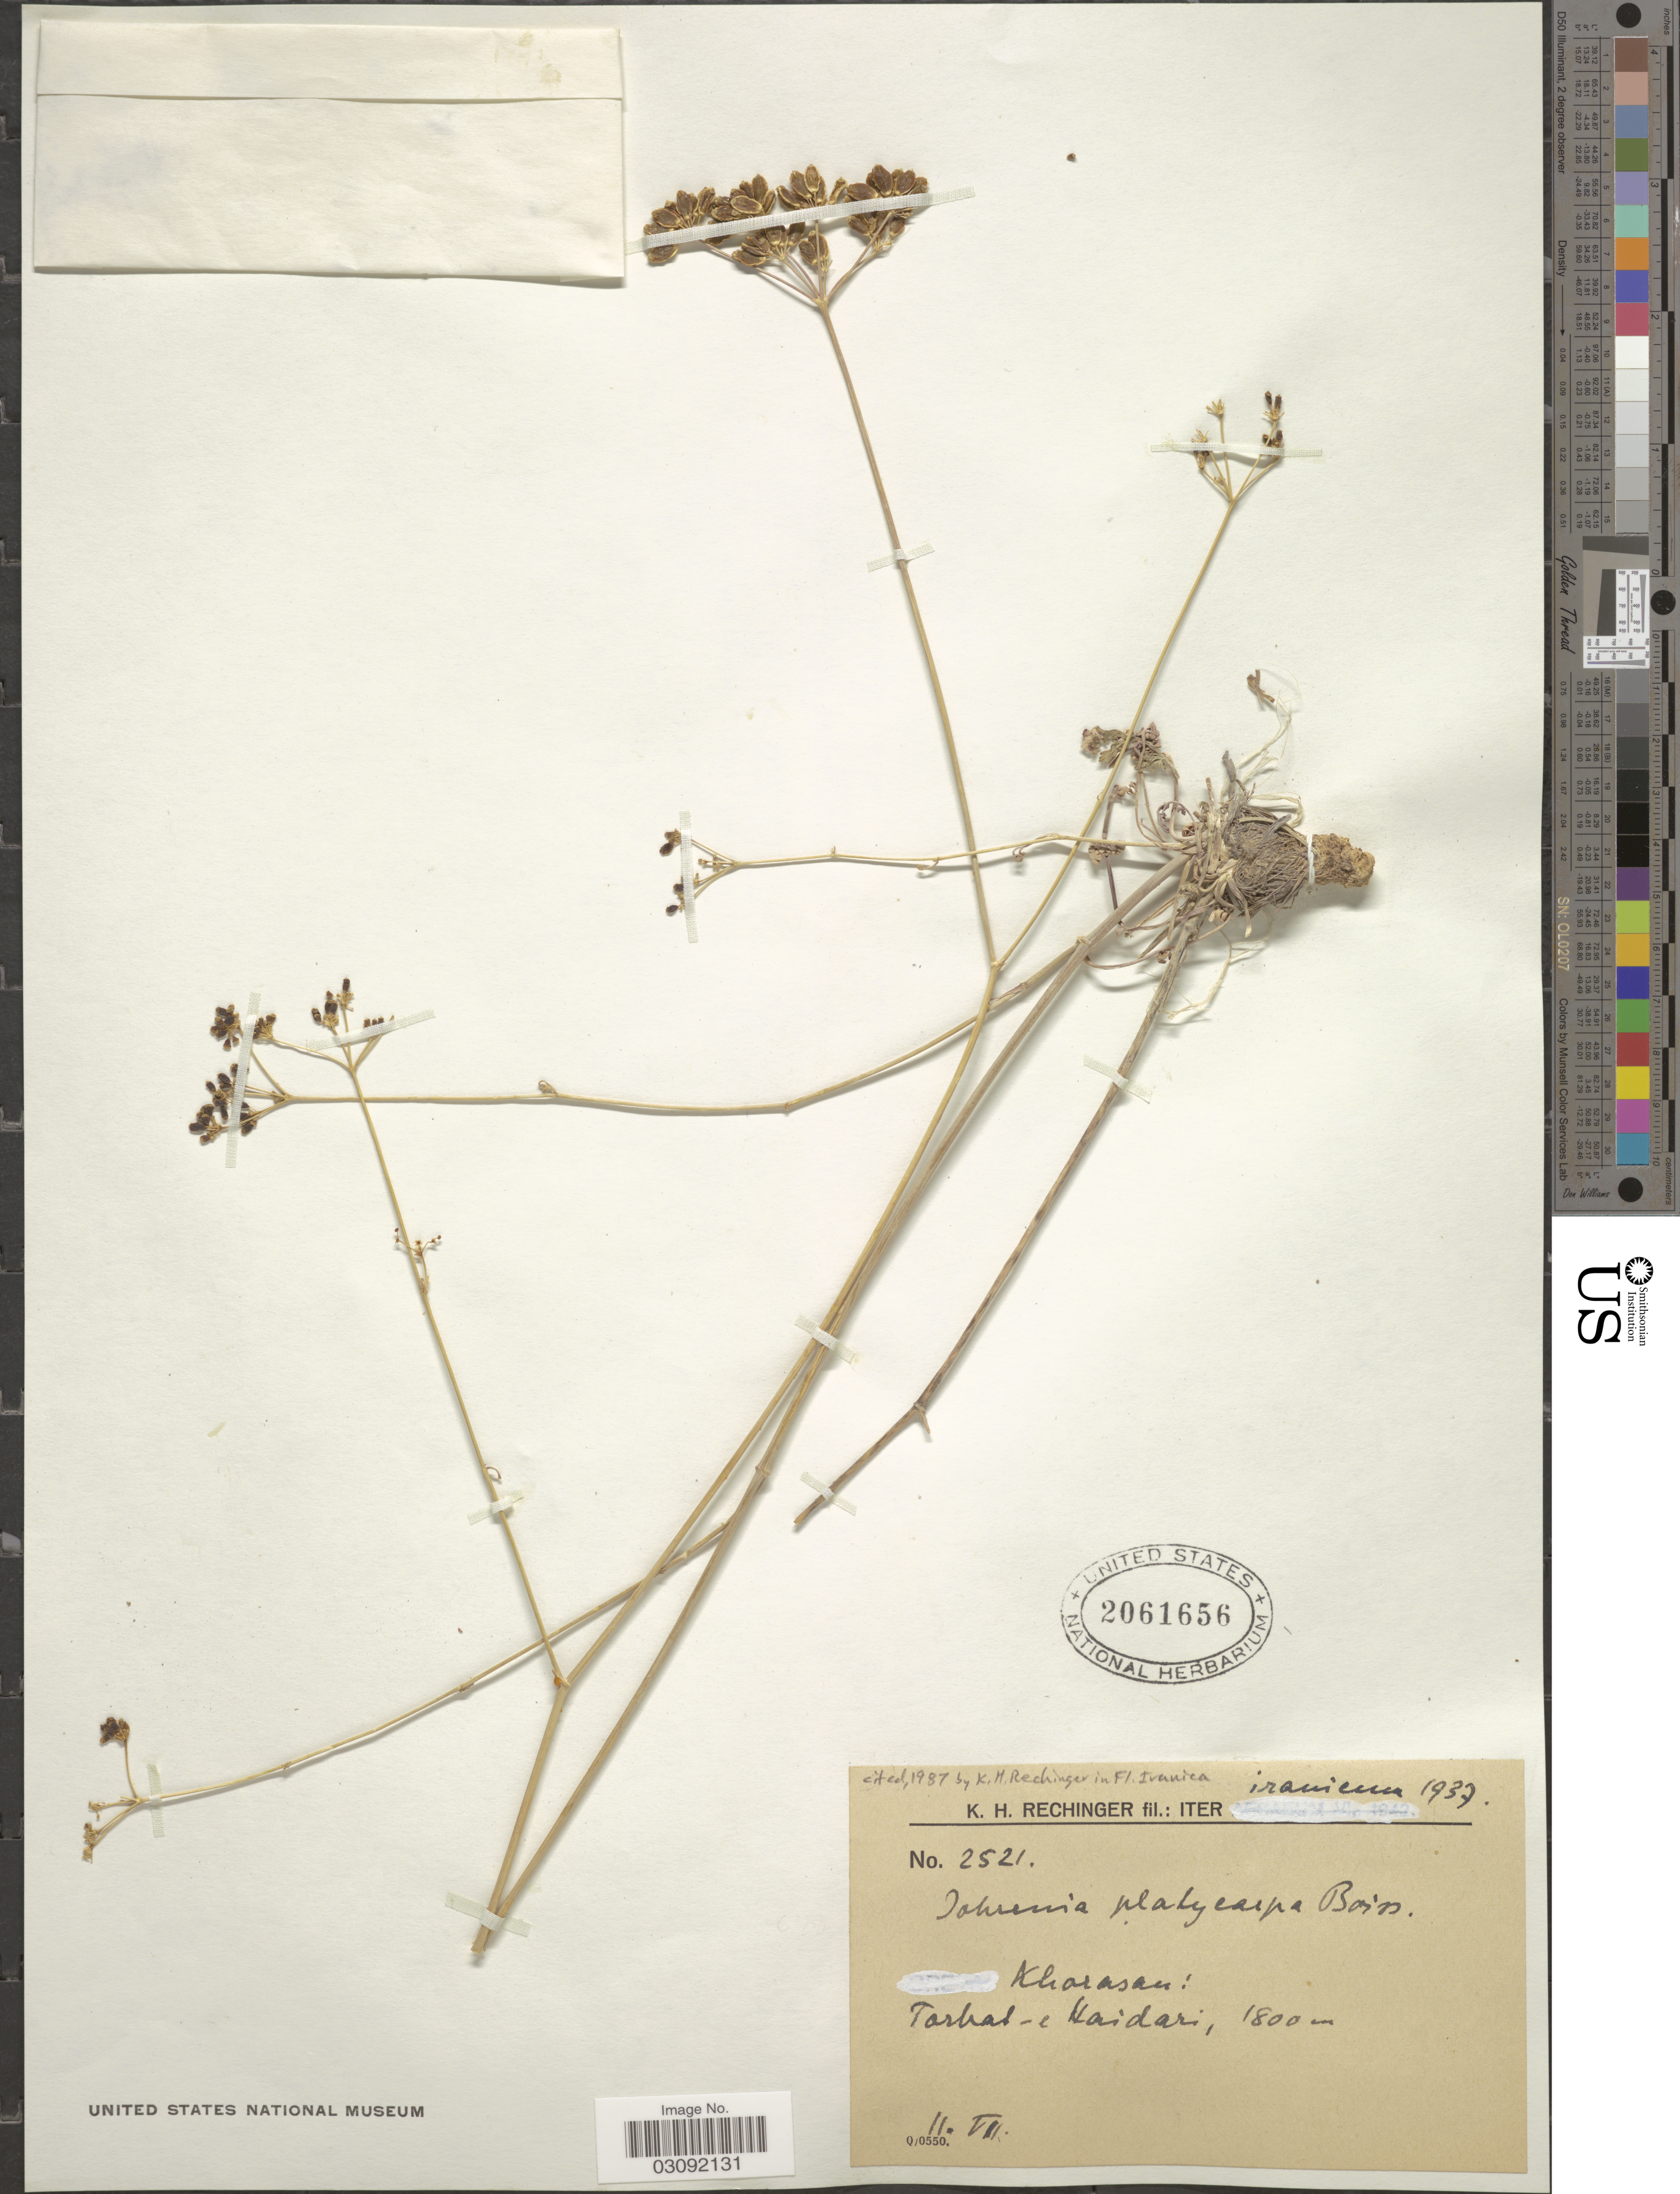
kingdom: Plantae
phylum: Tracheophyta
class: Magnoliopsida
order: Apiales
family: Apiaceae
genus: Johrenia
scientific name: Johrenia platycarpa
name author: Boiss.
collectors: K. H. Rechinger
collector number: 2521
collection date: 1937-07-11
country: Iran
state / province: Khorasan [obsolete]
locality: Khorasan: Torkal-Haidari [interpreted].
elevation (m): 1800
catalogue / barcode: US 2061656